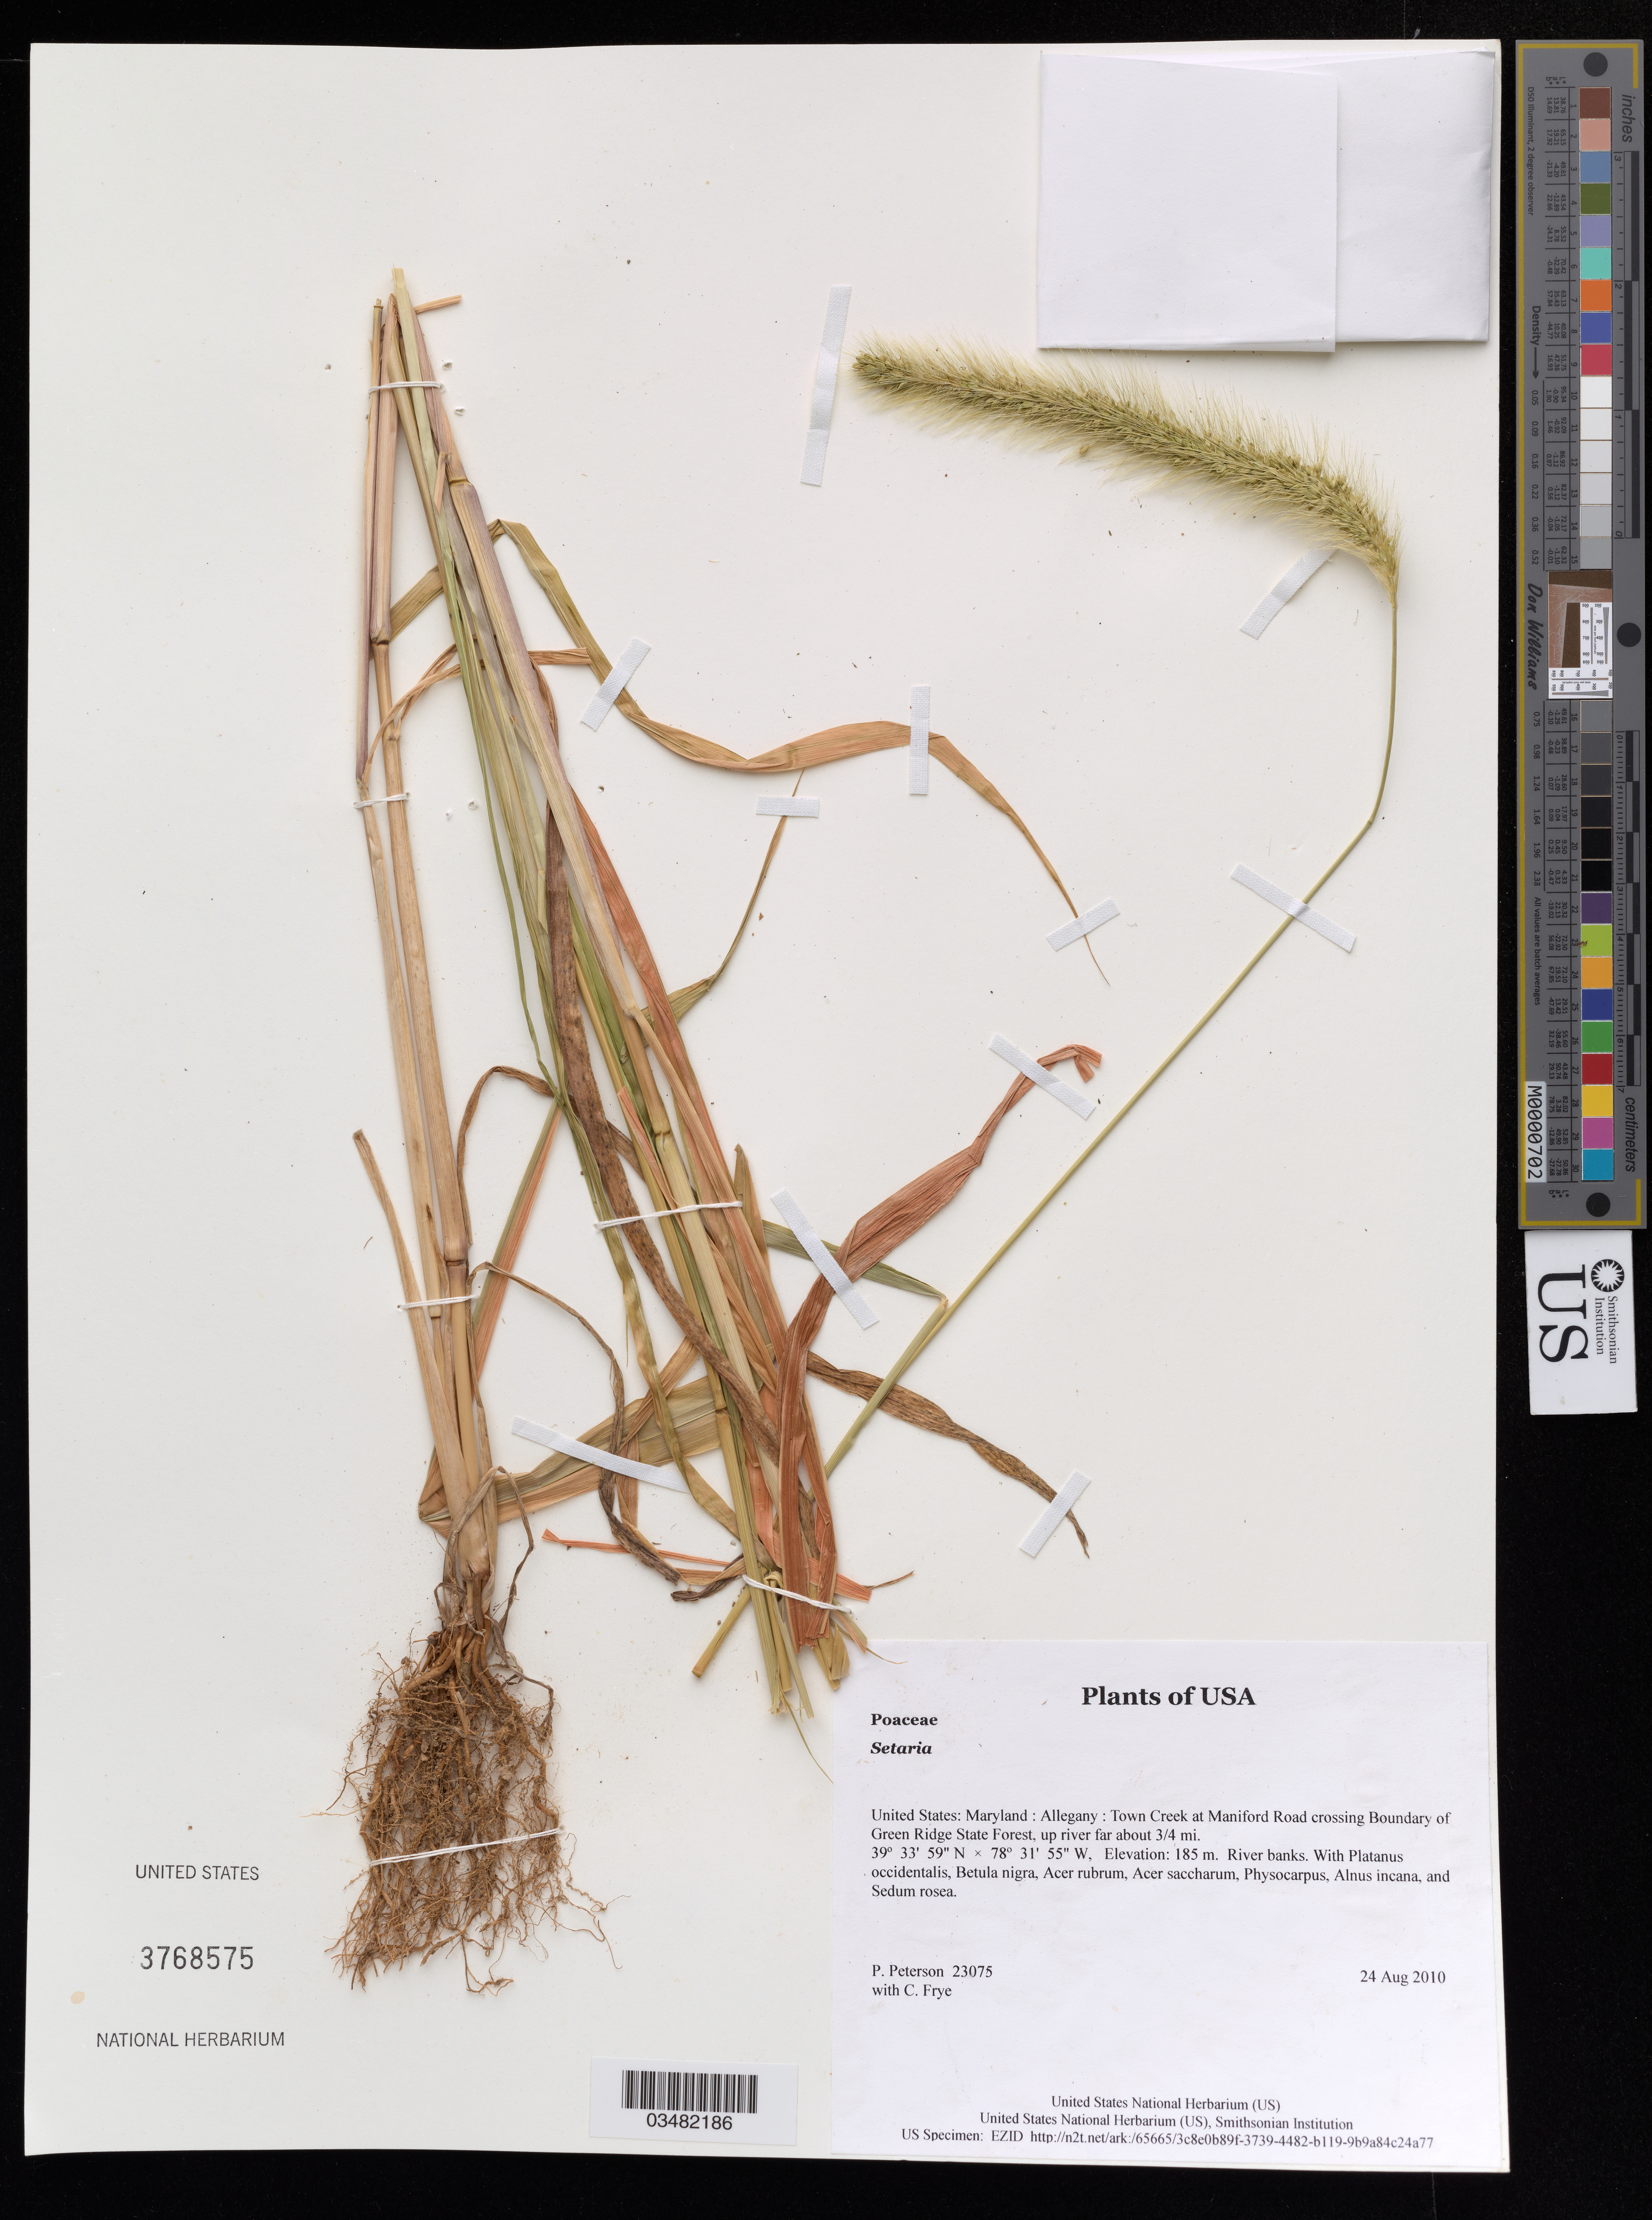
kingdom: Plantae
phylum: Tracheophyta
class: Liliopsida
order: Poales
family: Poaceae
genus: Setaria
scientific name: Setaria sp.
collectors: P. M. Peterson & C. Frye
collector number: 23075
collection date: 2010-08-24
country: United States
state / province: Maryland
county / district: Allegany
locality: Town Creek at Maniford Road crossing Boundary of Green Ridge State Forest, up river far about 3/4 mi.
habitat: River banks.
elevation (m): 185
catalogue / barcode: US 3768575